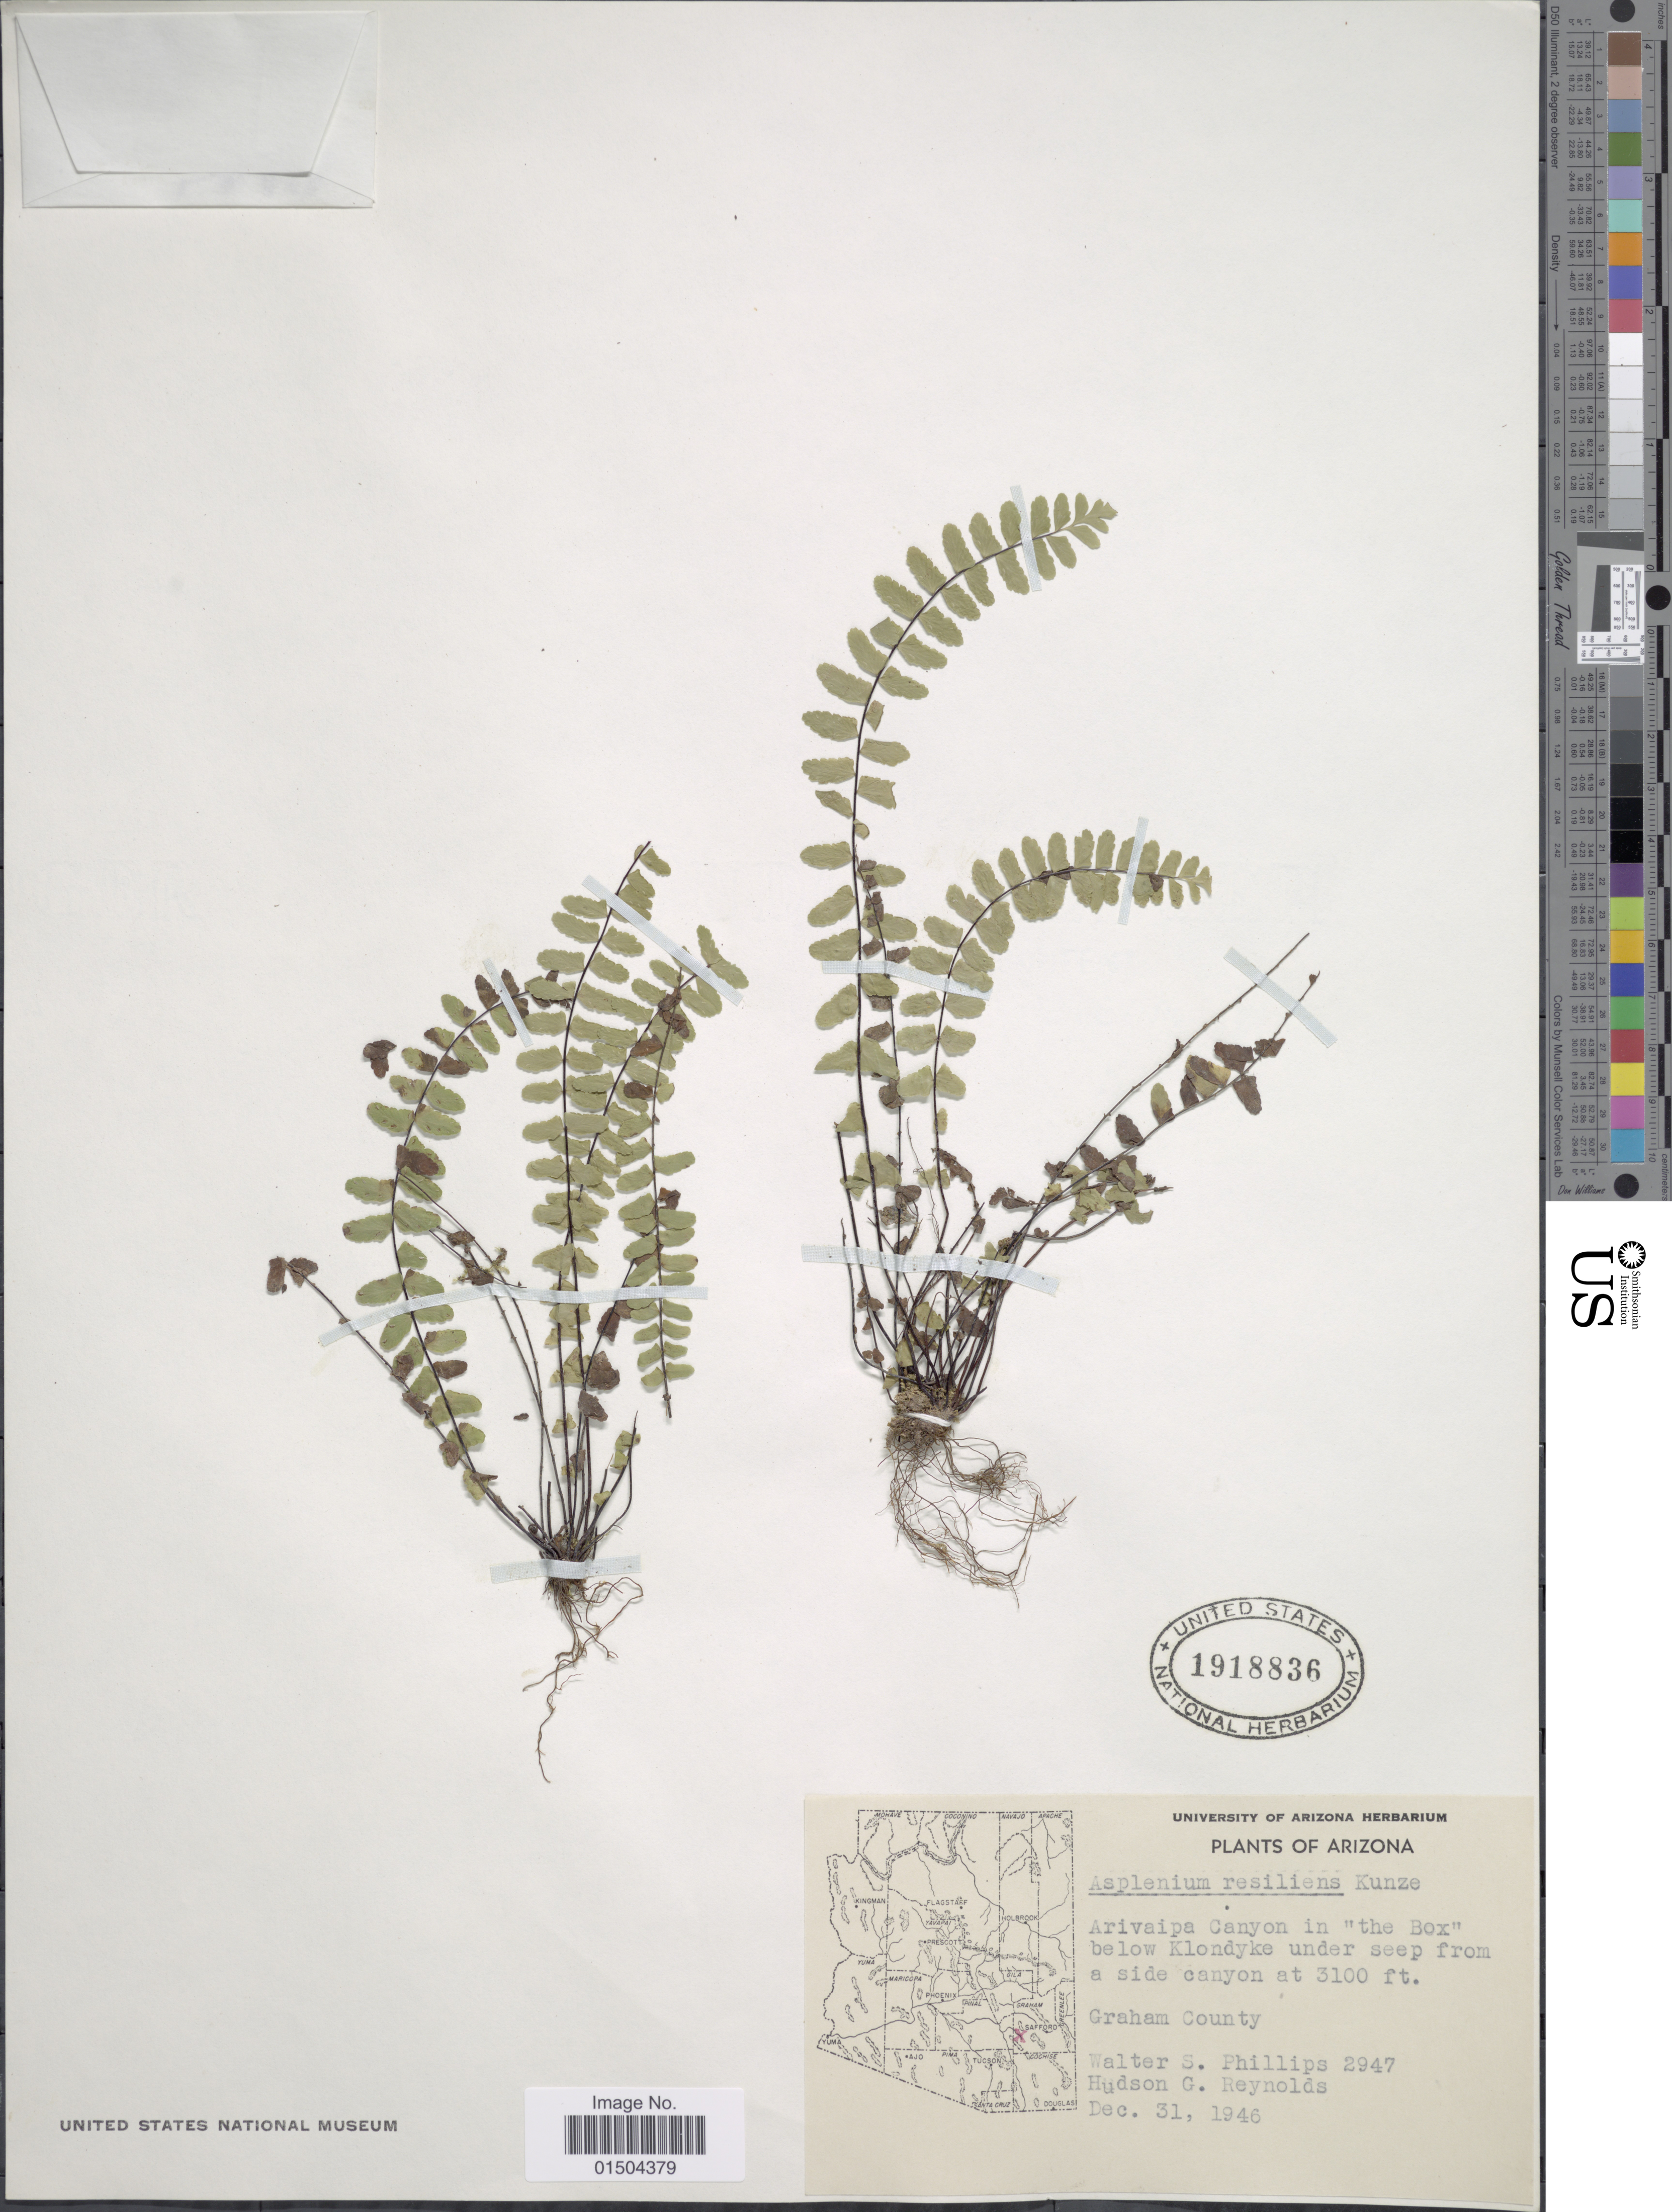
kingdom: Plantae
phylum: Tracheophyta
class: Polypodiopsida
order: Polypodiales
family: Aspleniaceae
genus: Asplenium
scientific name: Asplenium resiliens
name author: Kunze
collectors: W. S. Phillips & H. Reynolds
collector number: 2947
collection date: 1946-12-31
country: United States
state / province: Arizona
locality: Arivaipa Canyon in "the Box" below Klondyke under seep from a side canyon. Graham County.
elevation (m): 945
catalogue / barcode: US 1918836